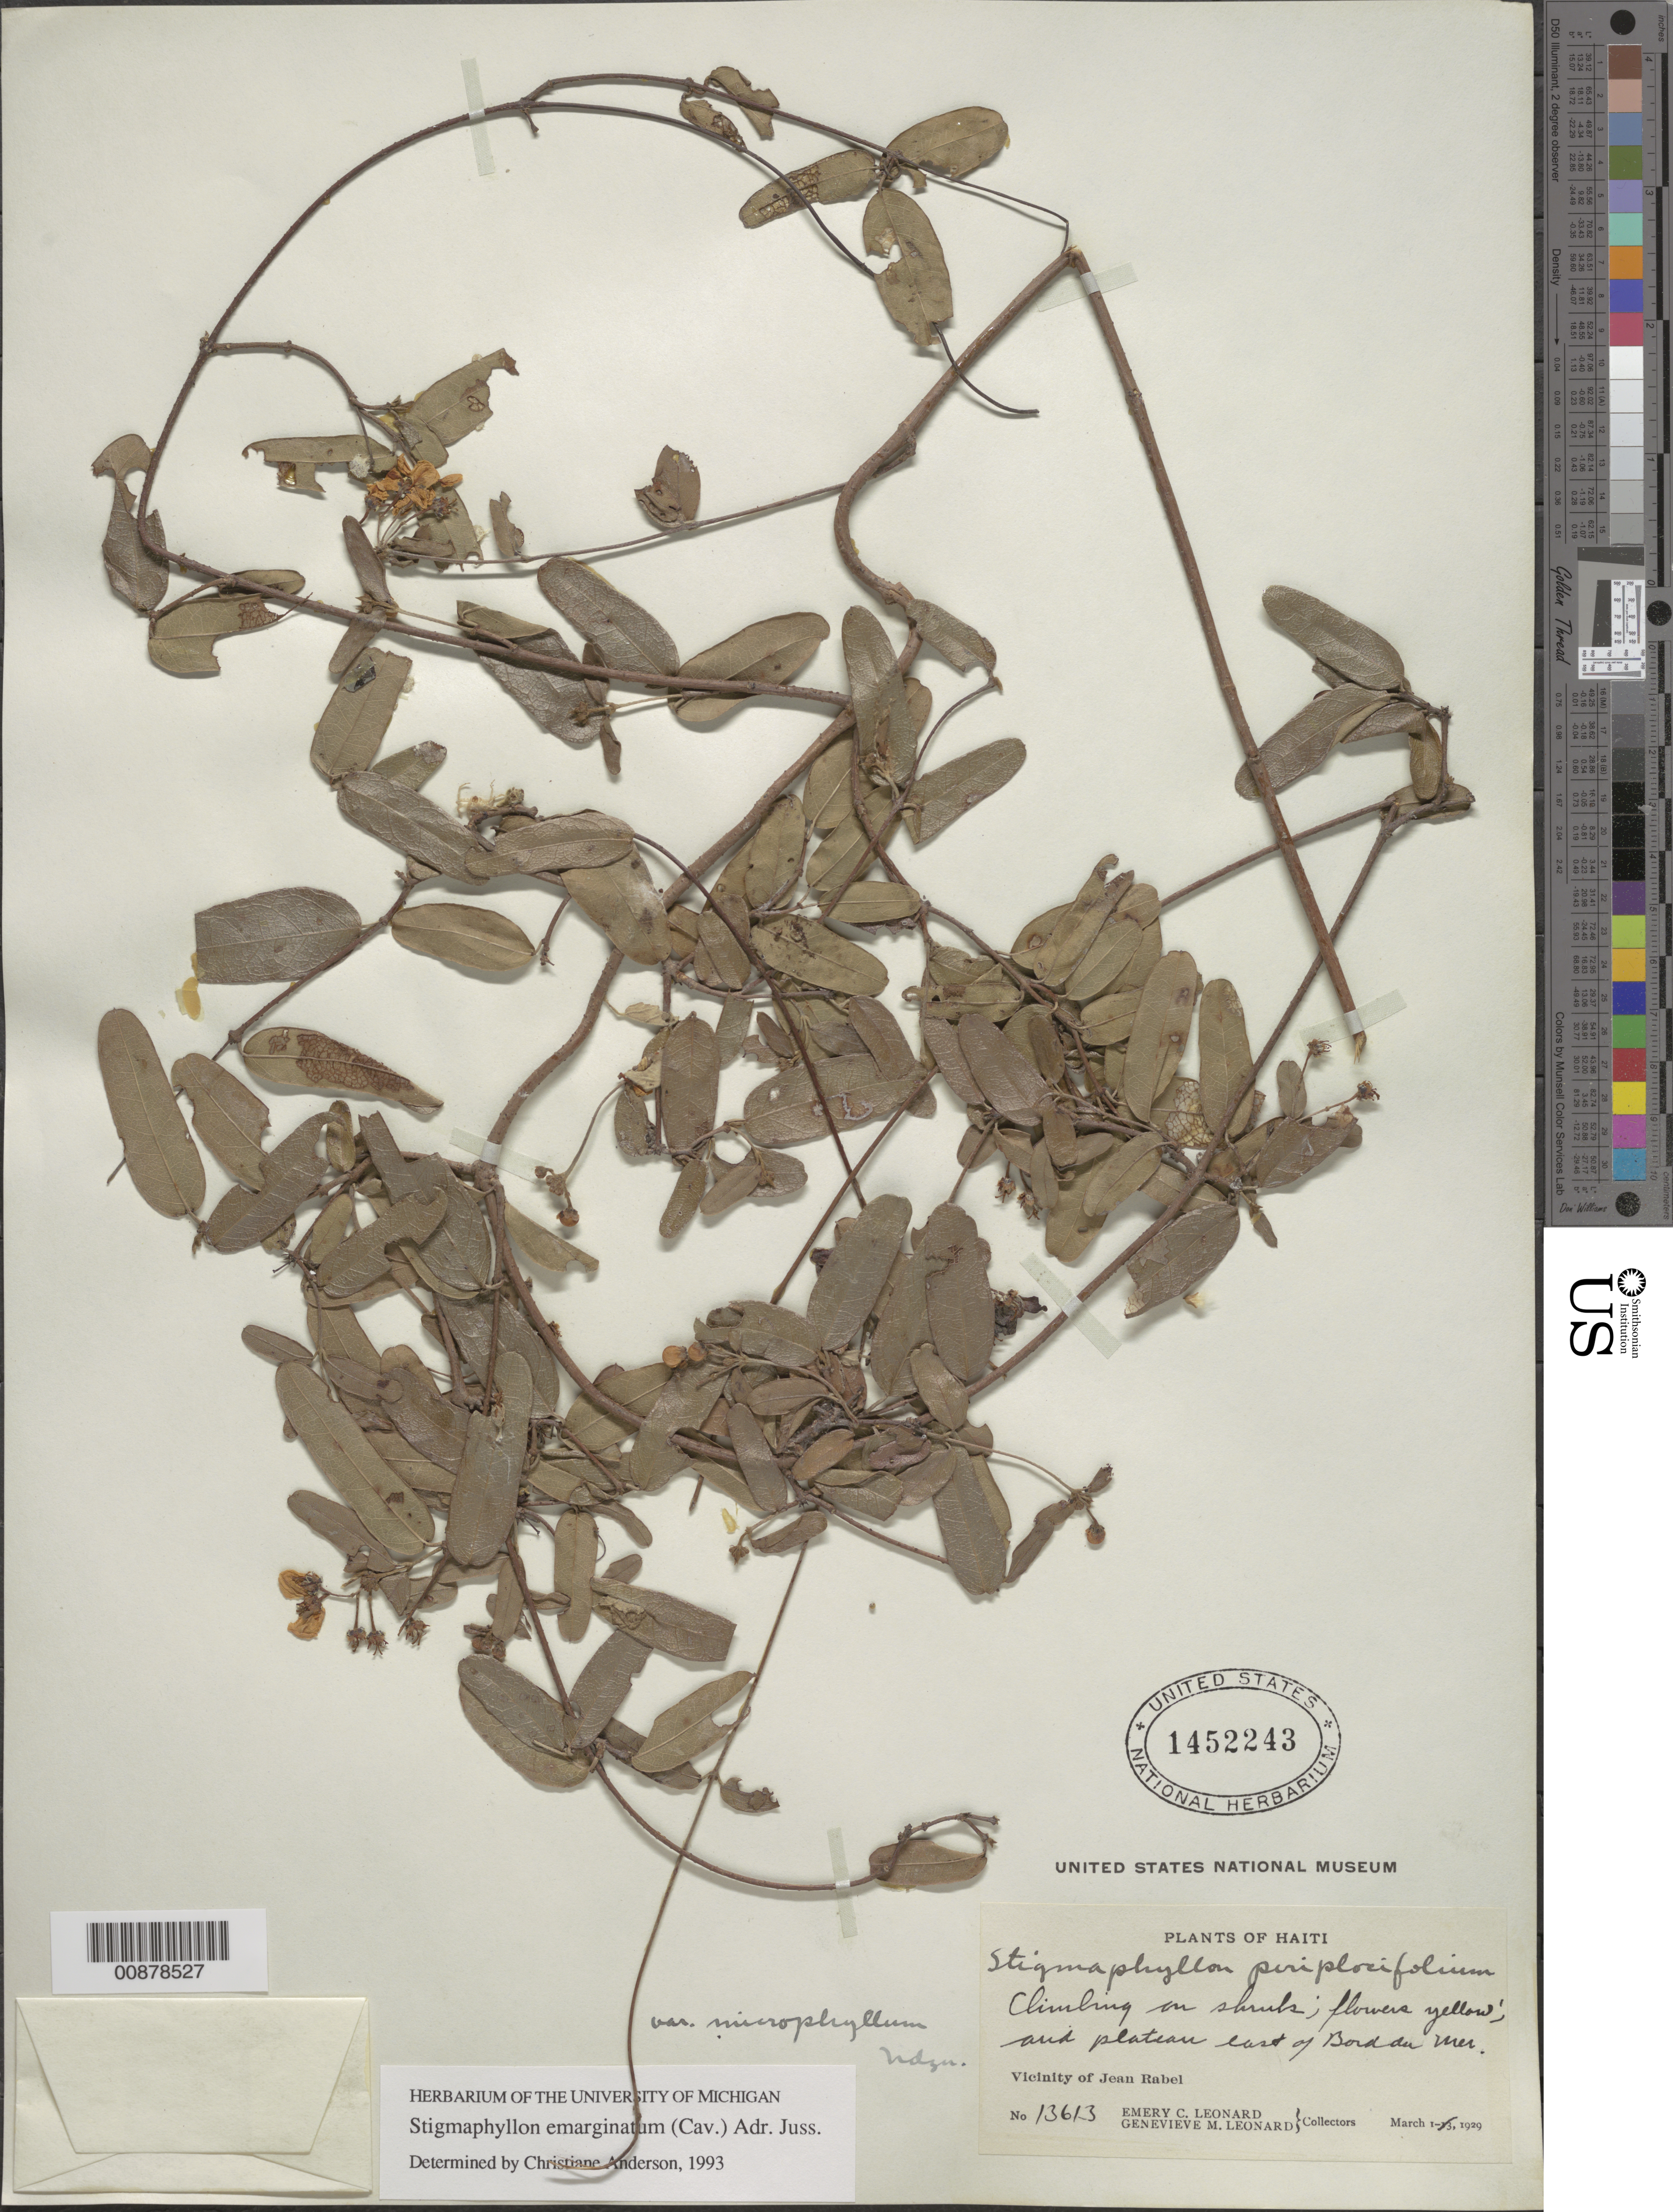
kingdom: Plantae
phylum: Tracheophyta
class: Magnoliopsida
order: Malpighiales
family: Malpighiaceae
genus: Stigmaphyllon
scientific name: Stigmaphyllon emarginatum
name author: (Cav.) A. Juss.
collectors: E. C. Leonard & G. M. Leonard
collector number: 13613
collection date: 1929-03-01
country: Haiti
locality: Plateau east of Bord du Mer. Vicinity of Jean Rabel.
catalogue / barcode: US 1452243